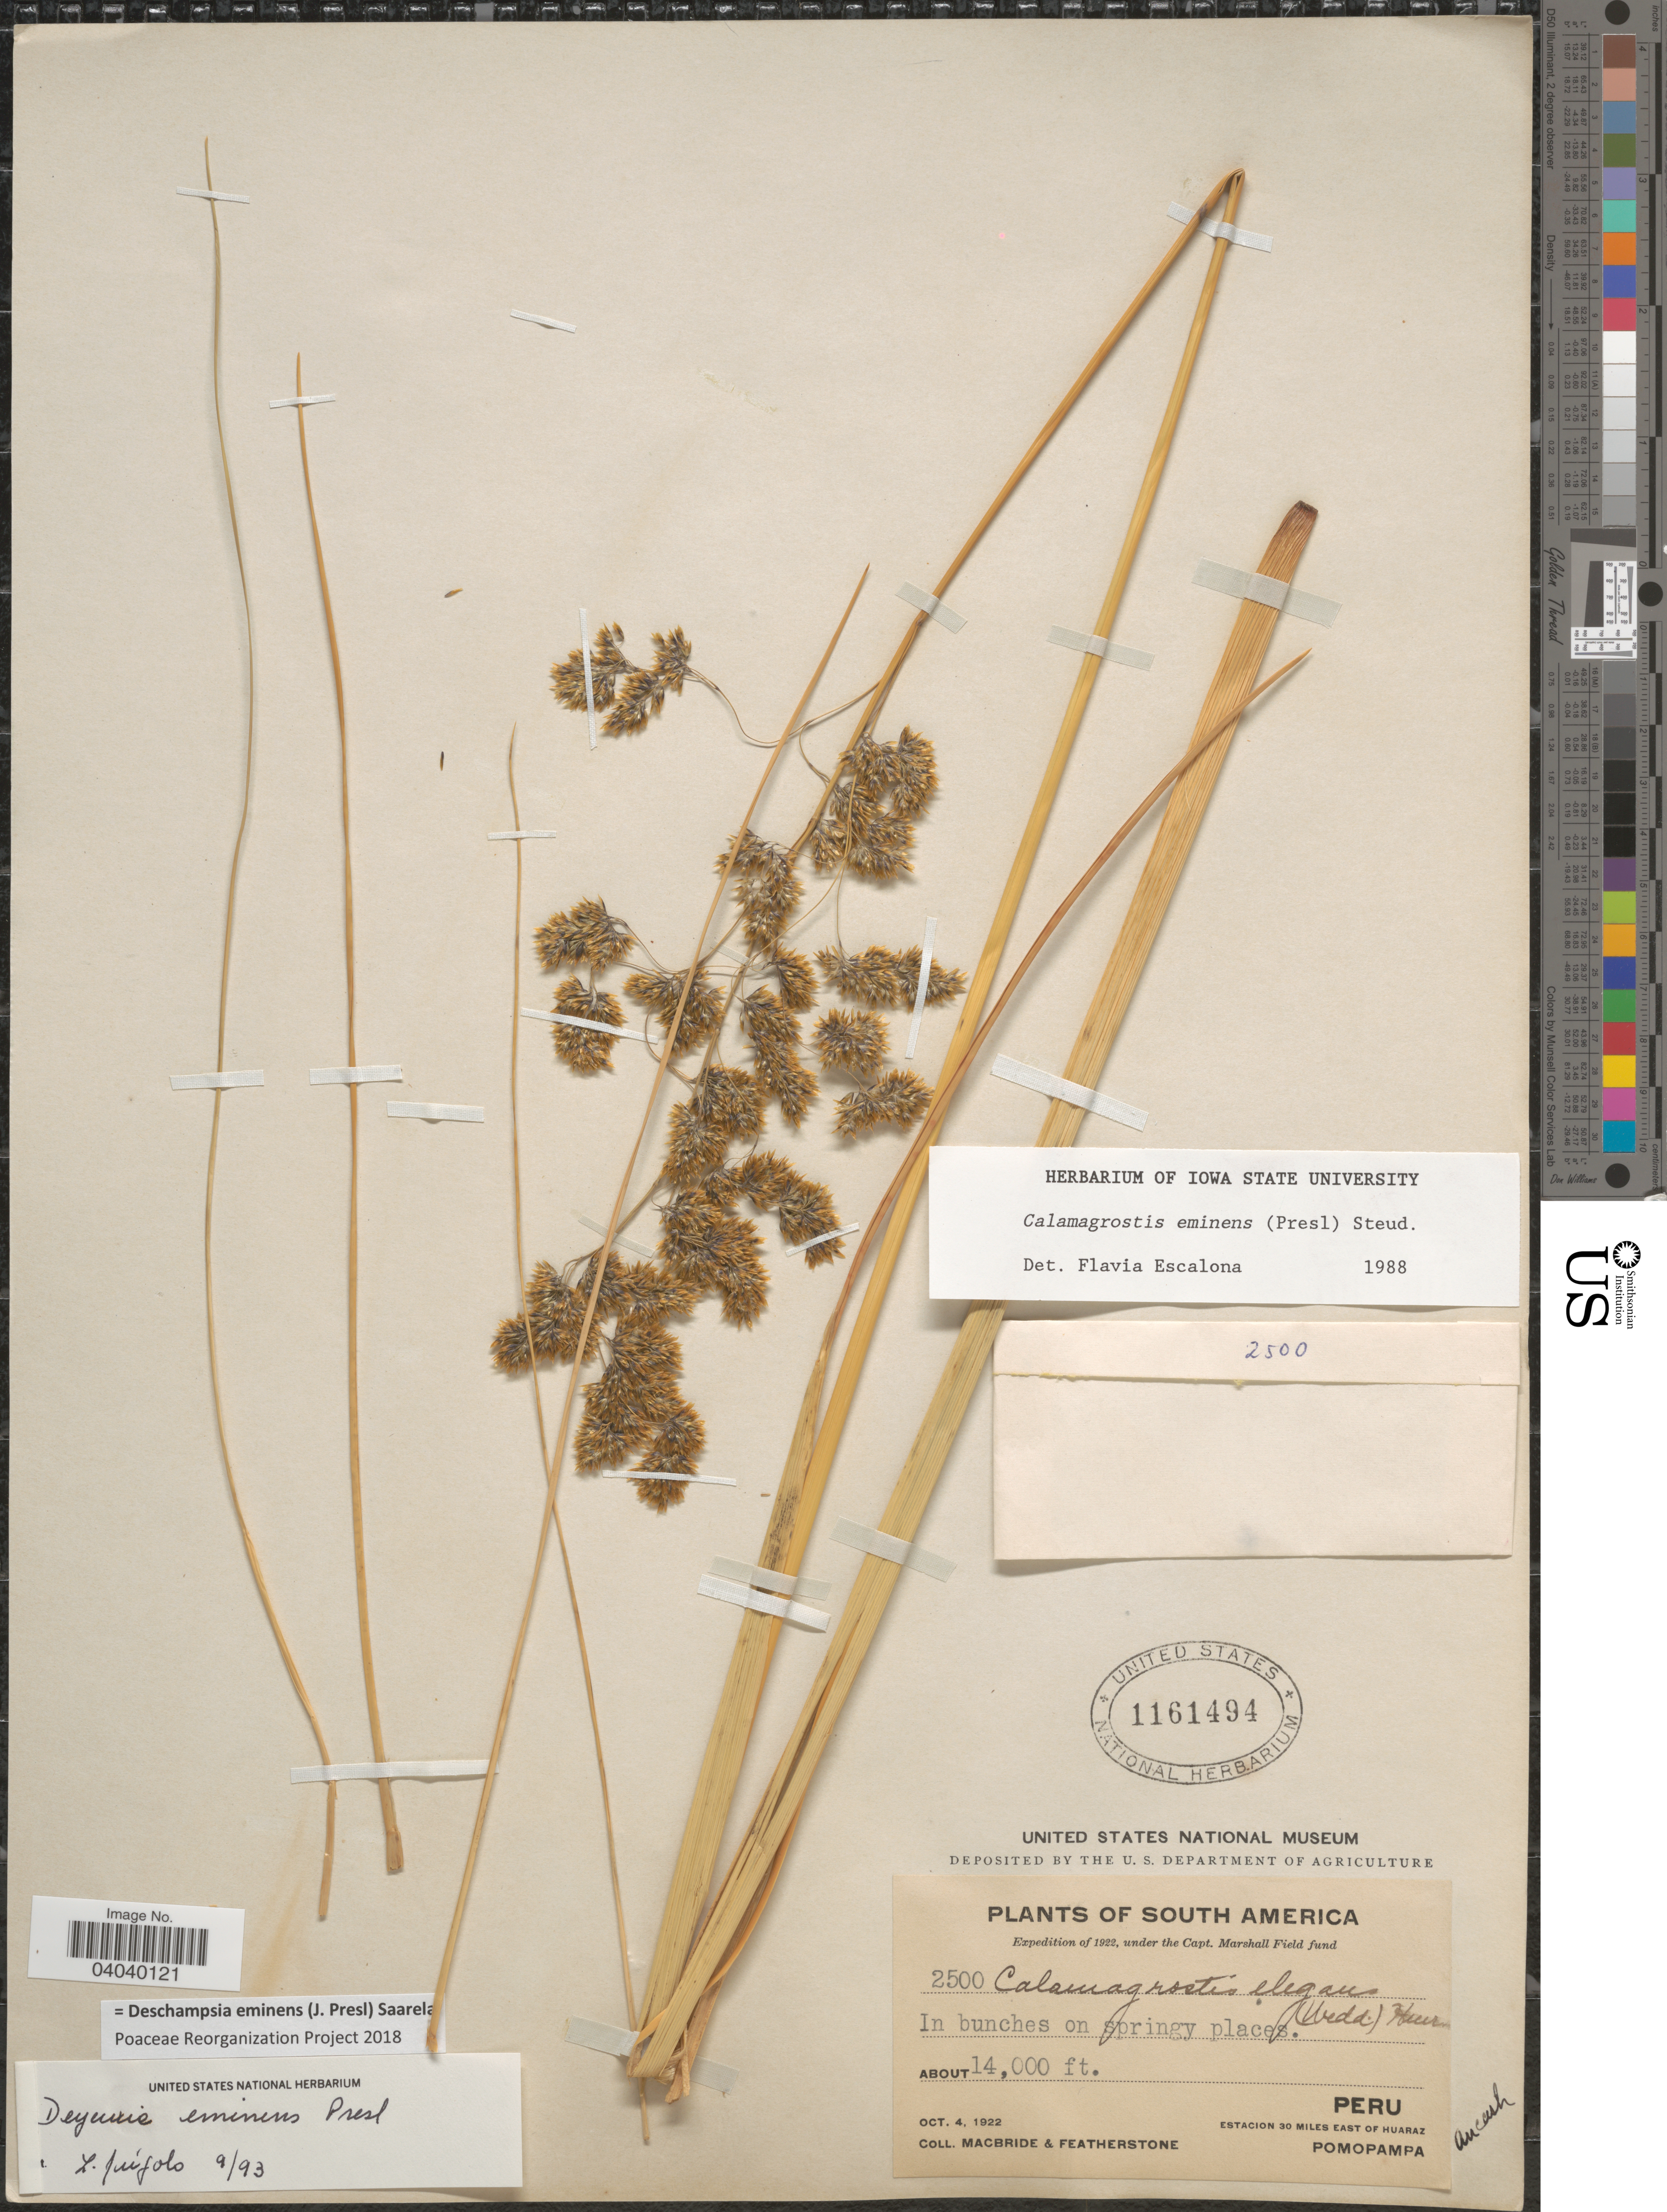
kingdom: Plantae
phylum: Tracheophyta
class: Liliopsida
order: Poales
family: Poaceae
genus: Deschampsia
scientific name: Deschampsia eminens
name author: (J. Presl) Saarela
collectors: Macbride, -- & -. Featherstone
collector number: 2500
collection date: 1922-10-04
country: Peru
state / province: Ancash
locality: Estacion 30 miles east of Huaraz. Pomopampa.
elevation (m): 4267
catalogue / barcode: US 1161494